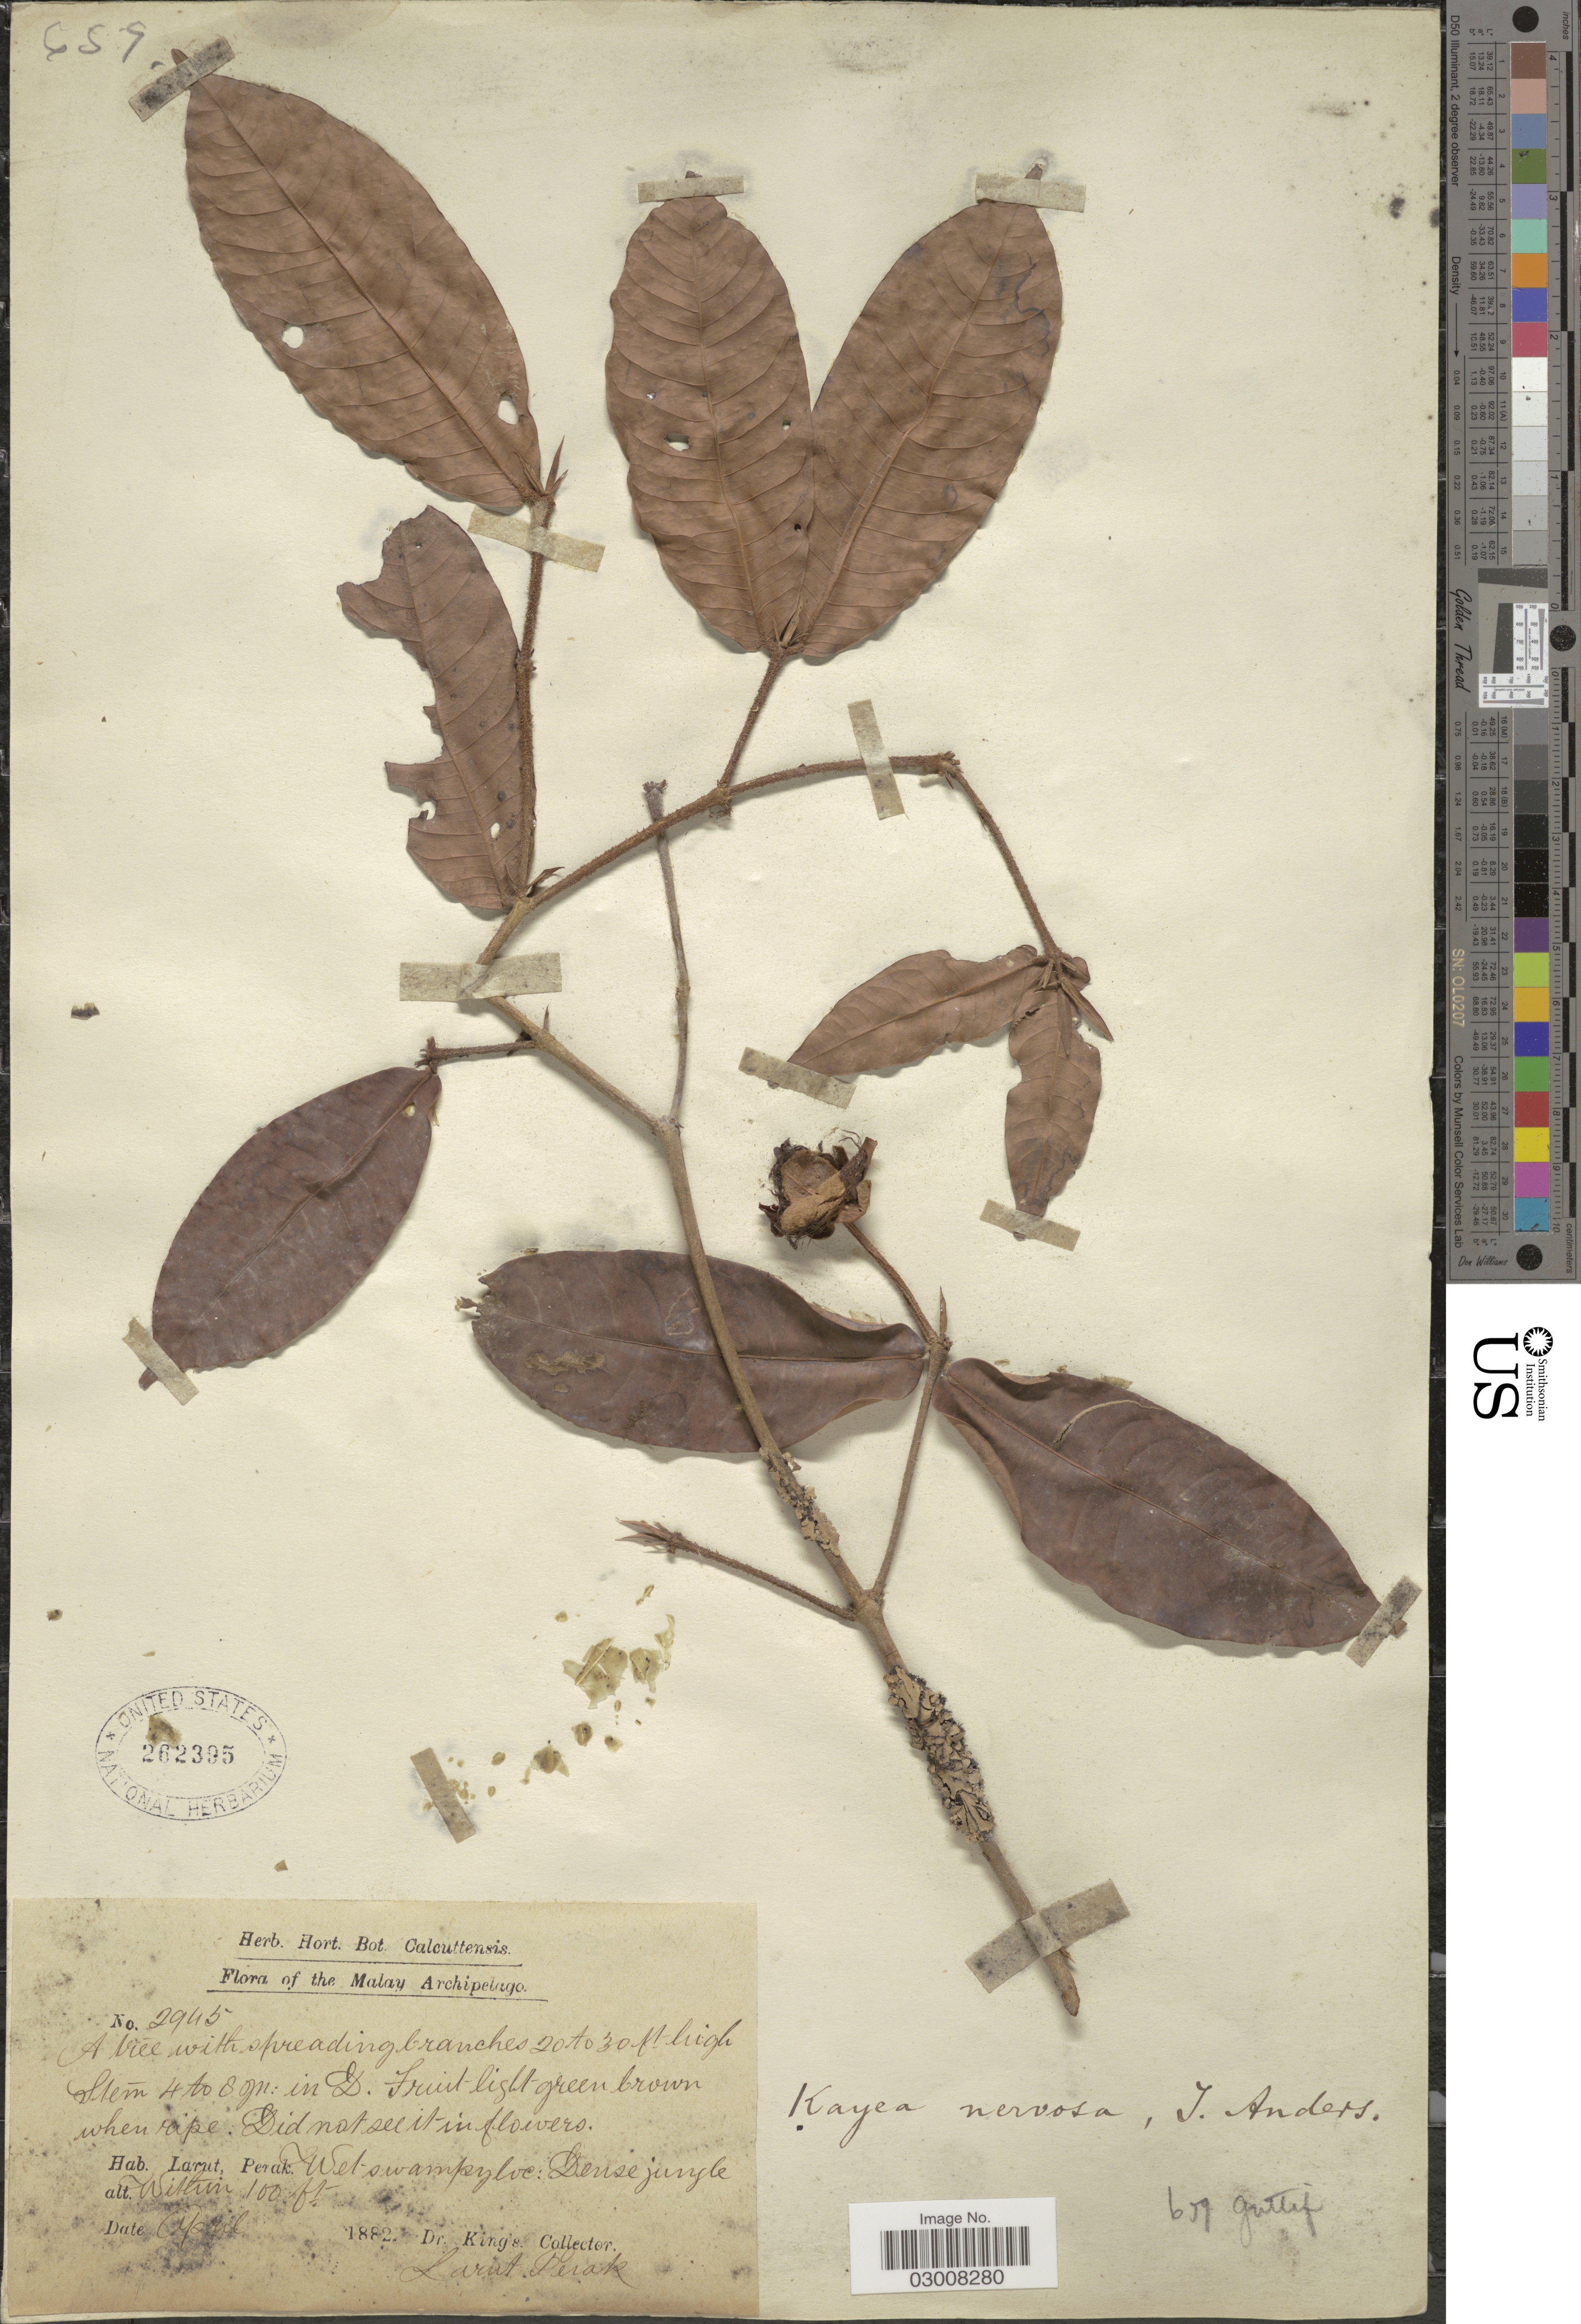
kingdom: Plantae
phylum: Tracheophyta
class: Magnoliopsida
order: Malpighiales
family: Calophyllaceae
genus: Kayea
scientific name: Kayea nervosa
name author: T. Anderson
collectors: Dr. King's collector & L. Perak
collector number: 2945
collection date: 1822-04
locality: Malay Archipelago, Dense jungle.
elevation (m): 30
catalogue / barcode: US 262395